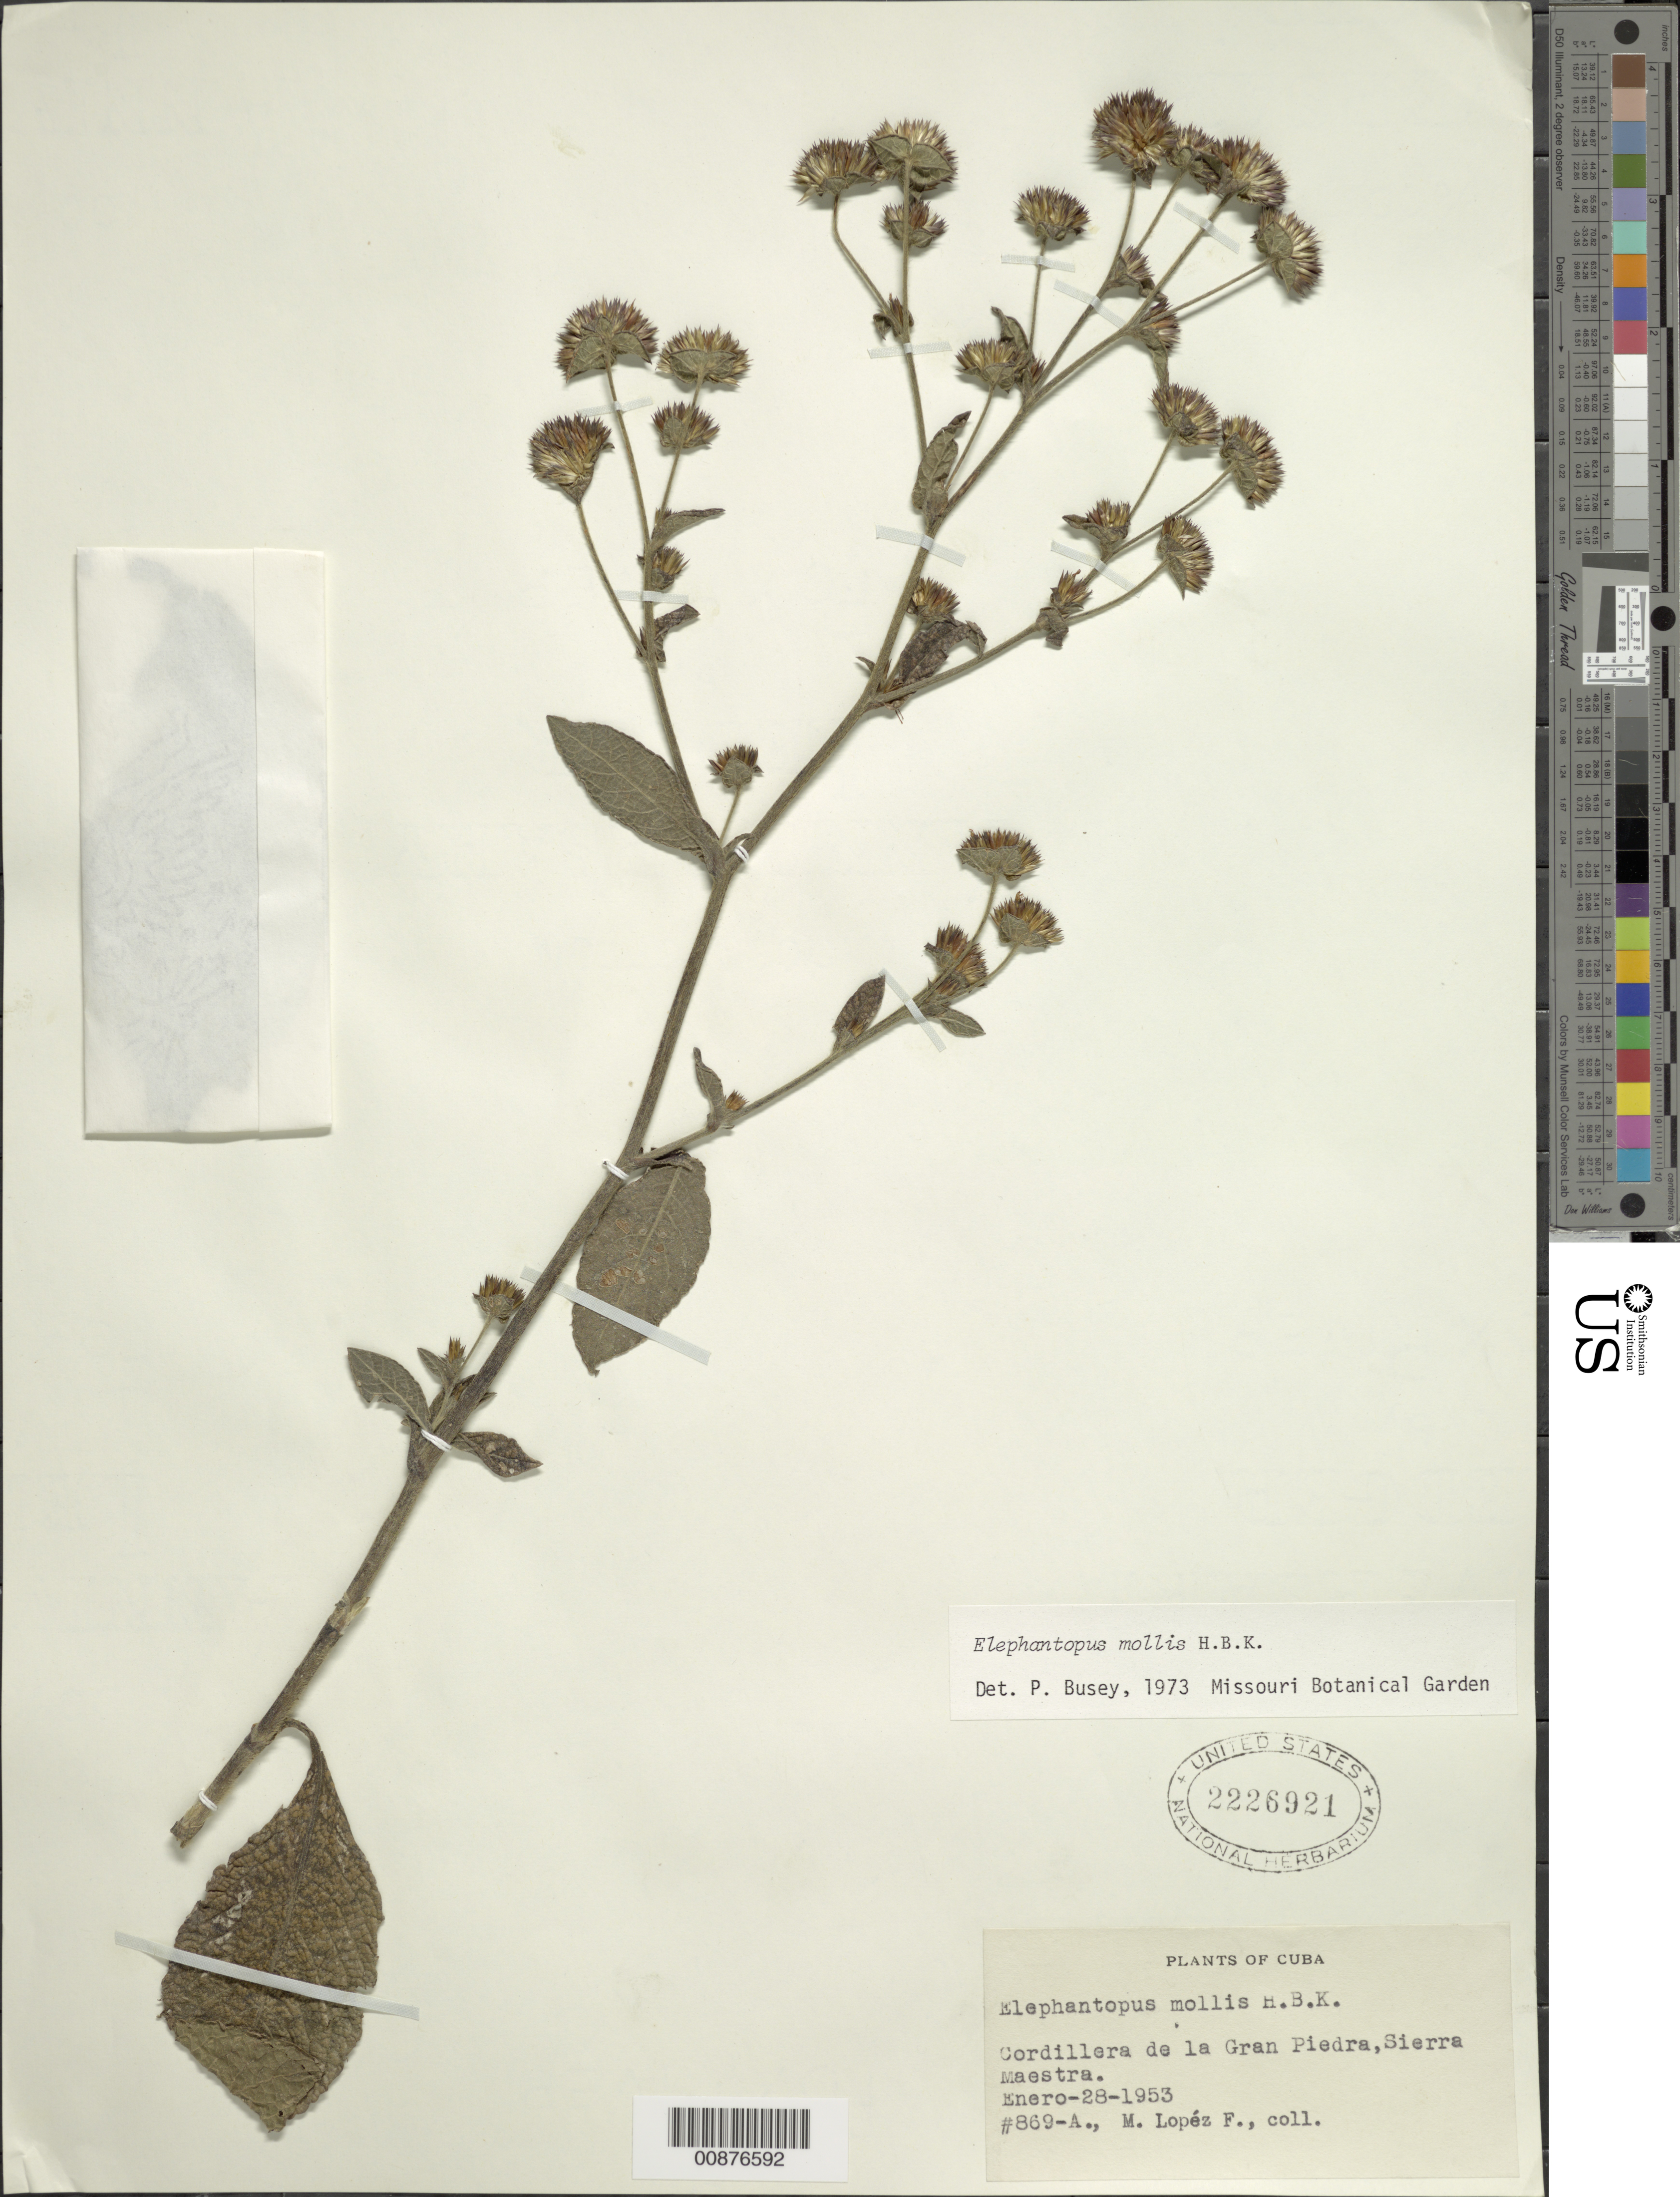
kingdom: Plantae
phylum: Tracheophyta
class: Magnoliopsida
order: Asterales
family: Asteraceae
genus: Elephantopus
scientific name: Elephantopus mollis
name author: Kunth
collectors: M. López Figueiras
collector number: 869-A.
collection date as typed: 28 Ene 1953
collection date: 1953-01-28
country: Cuba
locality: Cordillera de la Gran Piedra, Sierra Maestra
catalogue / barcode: US 2226921